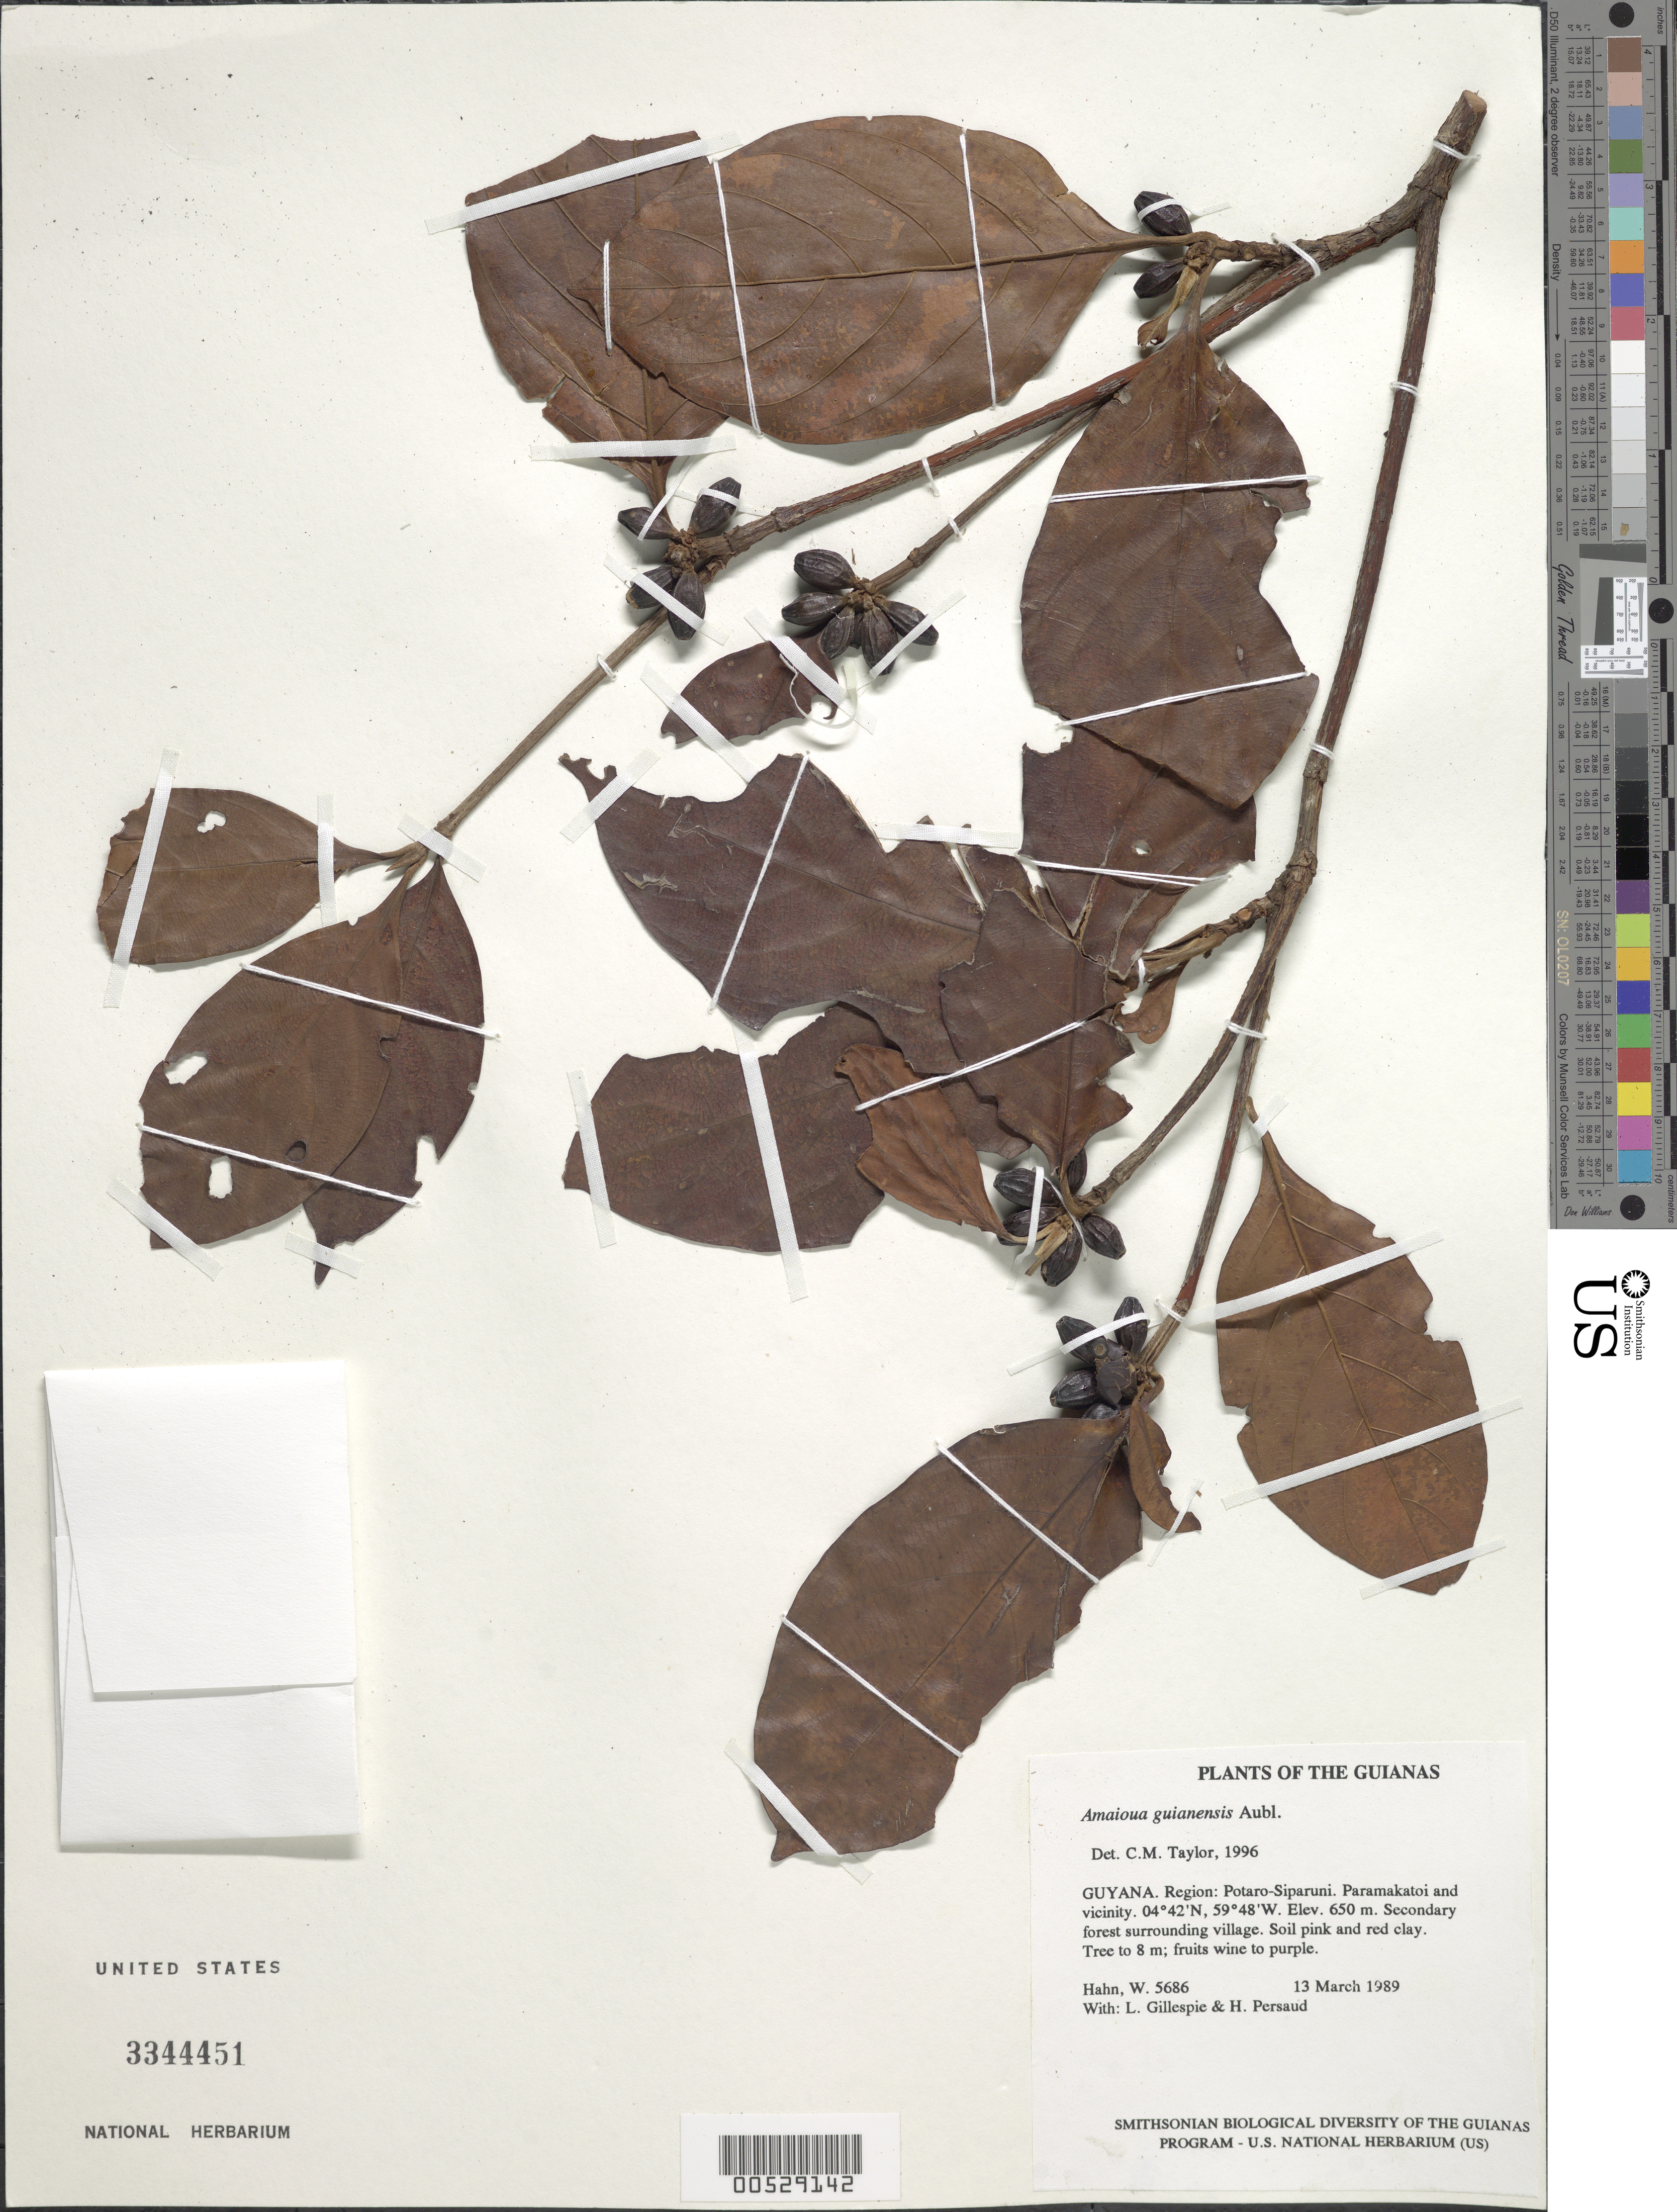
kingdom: Plantae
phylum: Tracheophyta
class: Magnoliopsida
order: Gentianales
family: Rubiaceae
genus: Amaioua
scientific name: Amaioua guianensis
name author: Aubl.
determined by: Taylor, Charlotte M.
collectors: W. Hahn, L. J. Gillespie & H. Persaud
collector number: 5686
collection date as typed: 13 March 1989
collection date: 1989-03-13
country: Guyana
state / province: Potaro-Siparuni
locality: Paramakatoi and vicinity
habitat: Secondary forest surrounding village. Soil pink and red clay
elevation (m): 650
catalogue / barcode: US 3344451